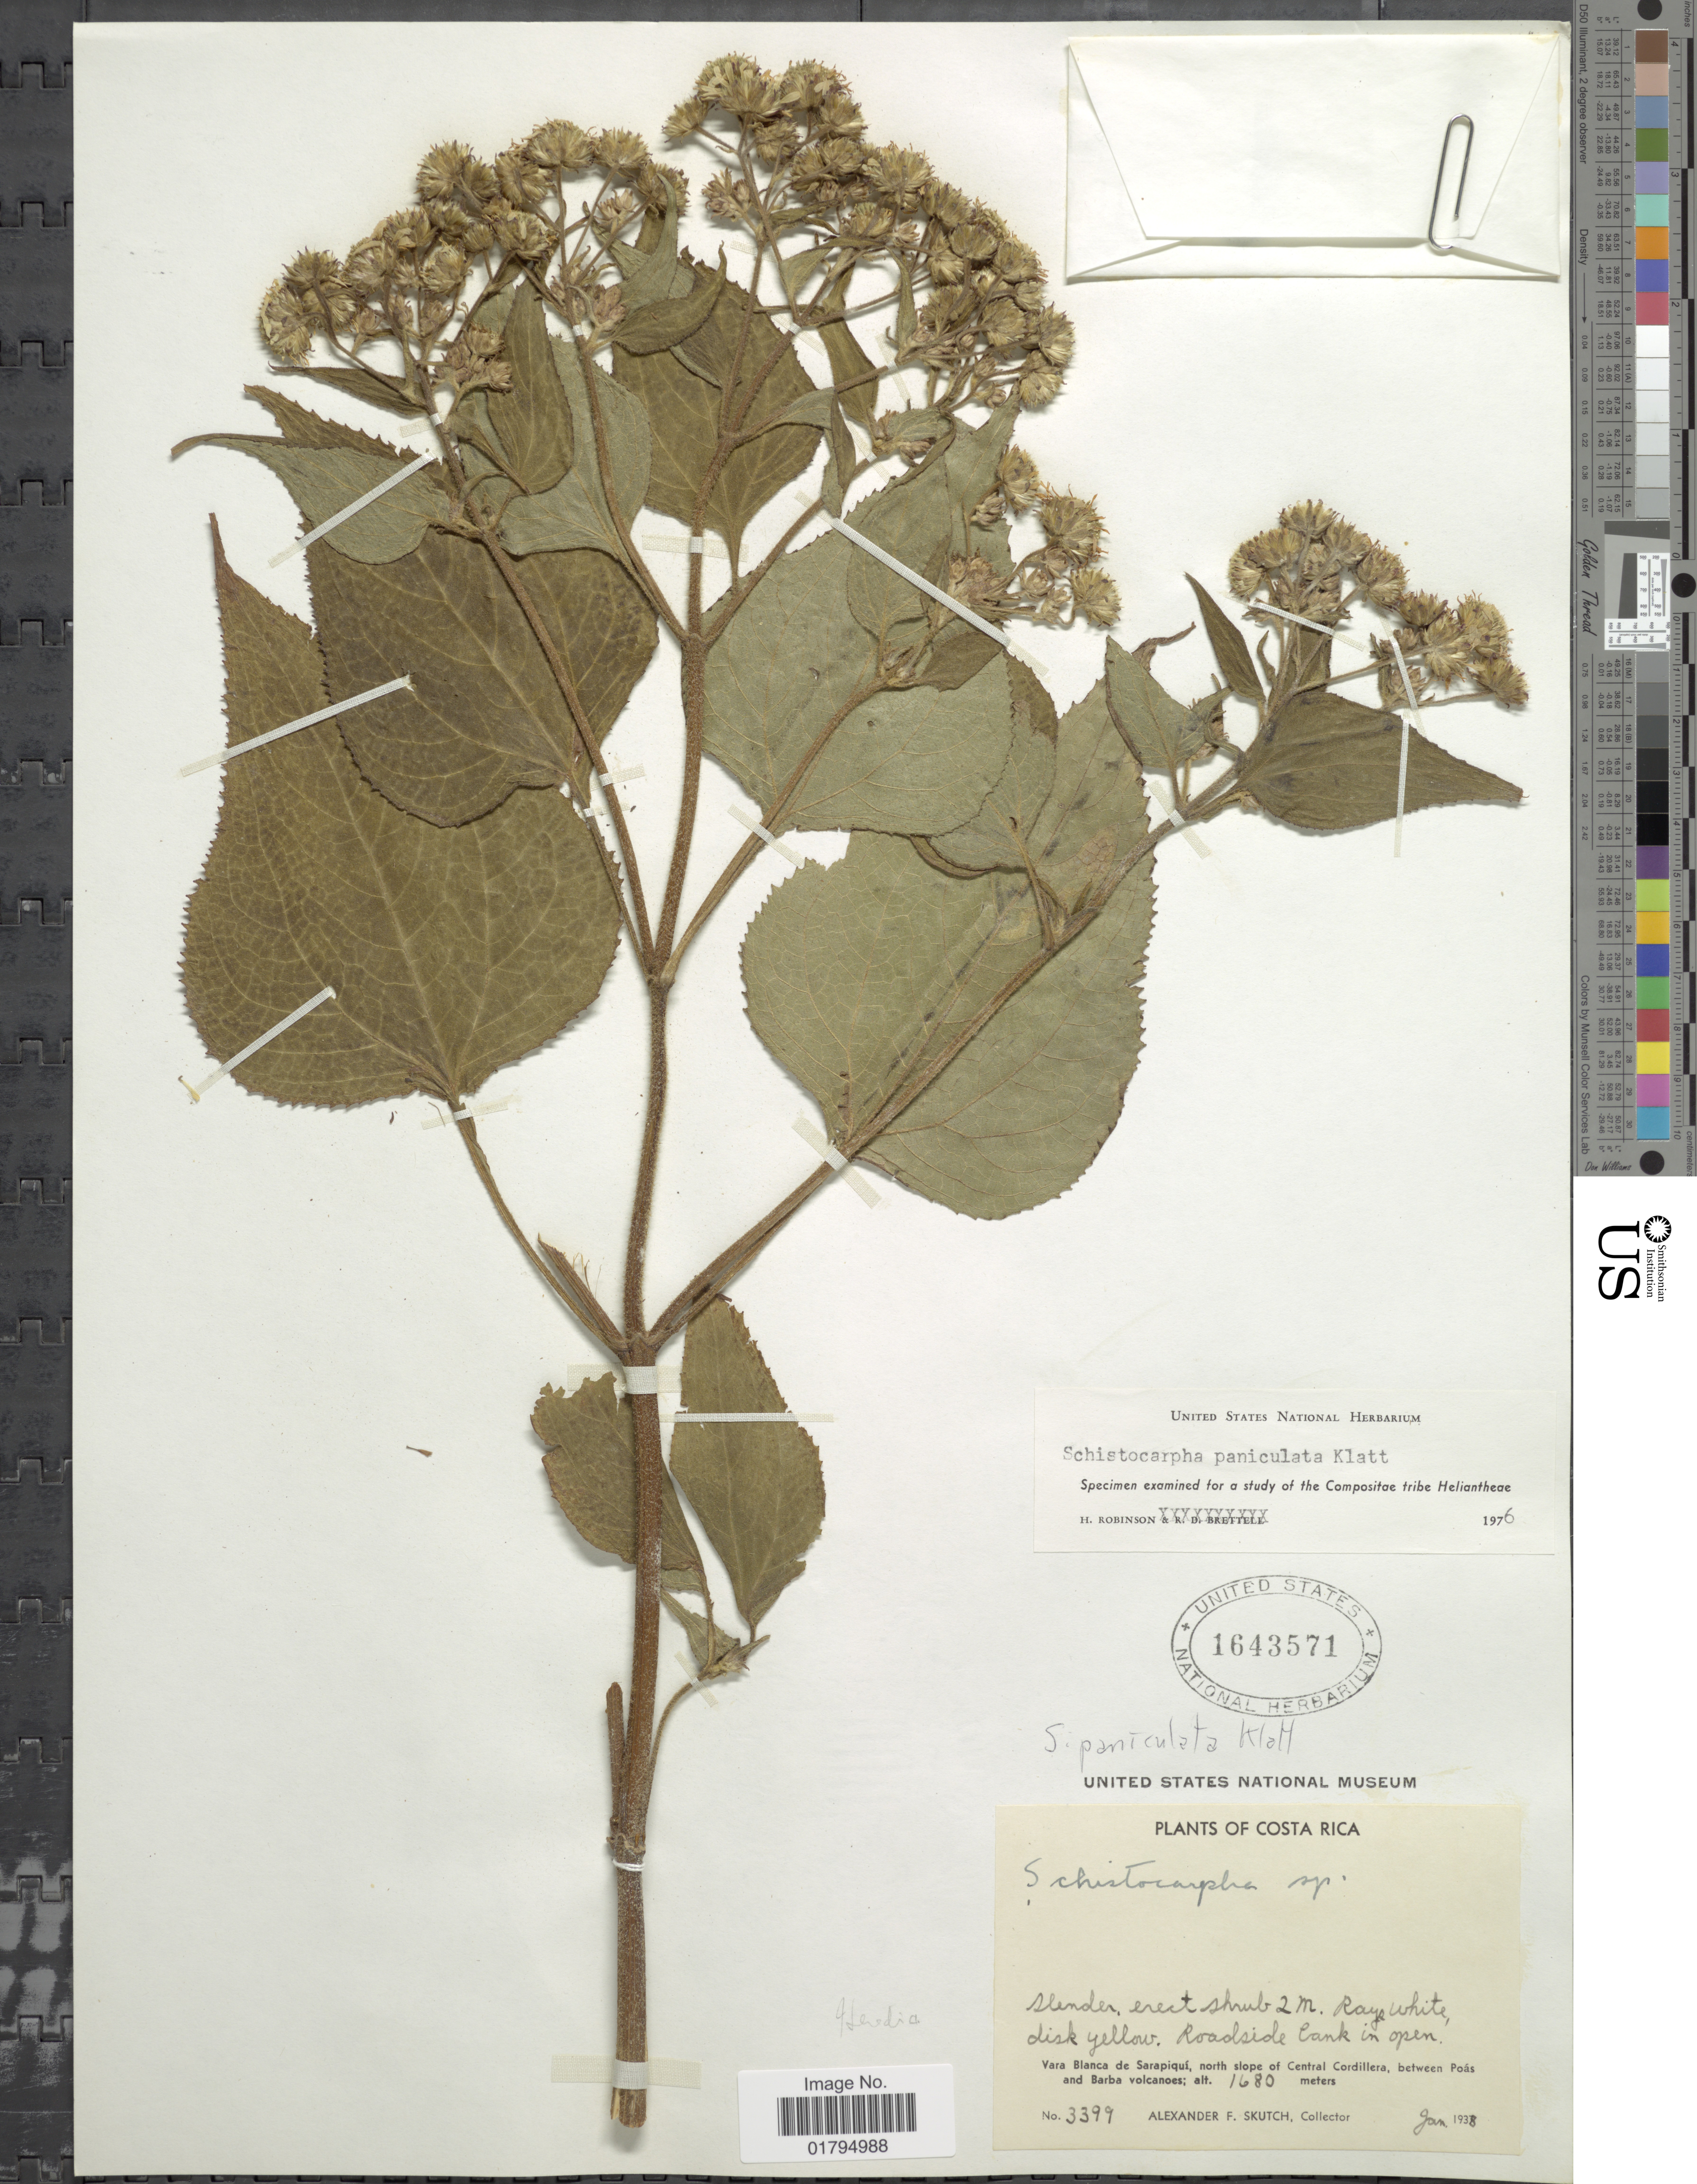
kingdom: Plantae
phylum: Tracheophyta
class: Magnoliopsida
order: Asterales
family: Asteraceae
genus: Schistocarpha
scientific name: Schistocarpha paniculata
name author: Klatt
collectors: A. F. Skutch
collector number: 3399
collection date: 1938-01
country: Costa Rica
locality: Vara Blanca de Sarapiqui, north slope of Cebtral Cordillera, between Poas and Barba volcanoes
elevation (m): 1680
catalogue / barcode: US 1643571